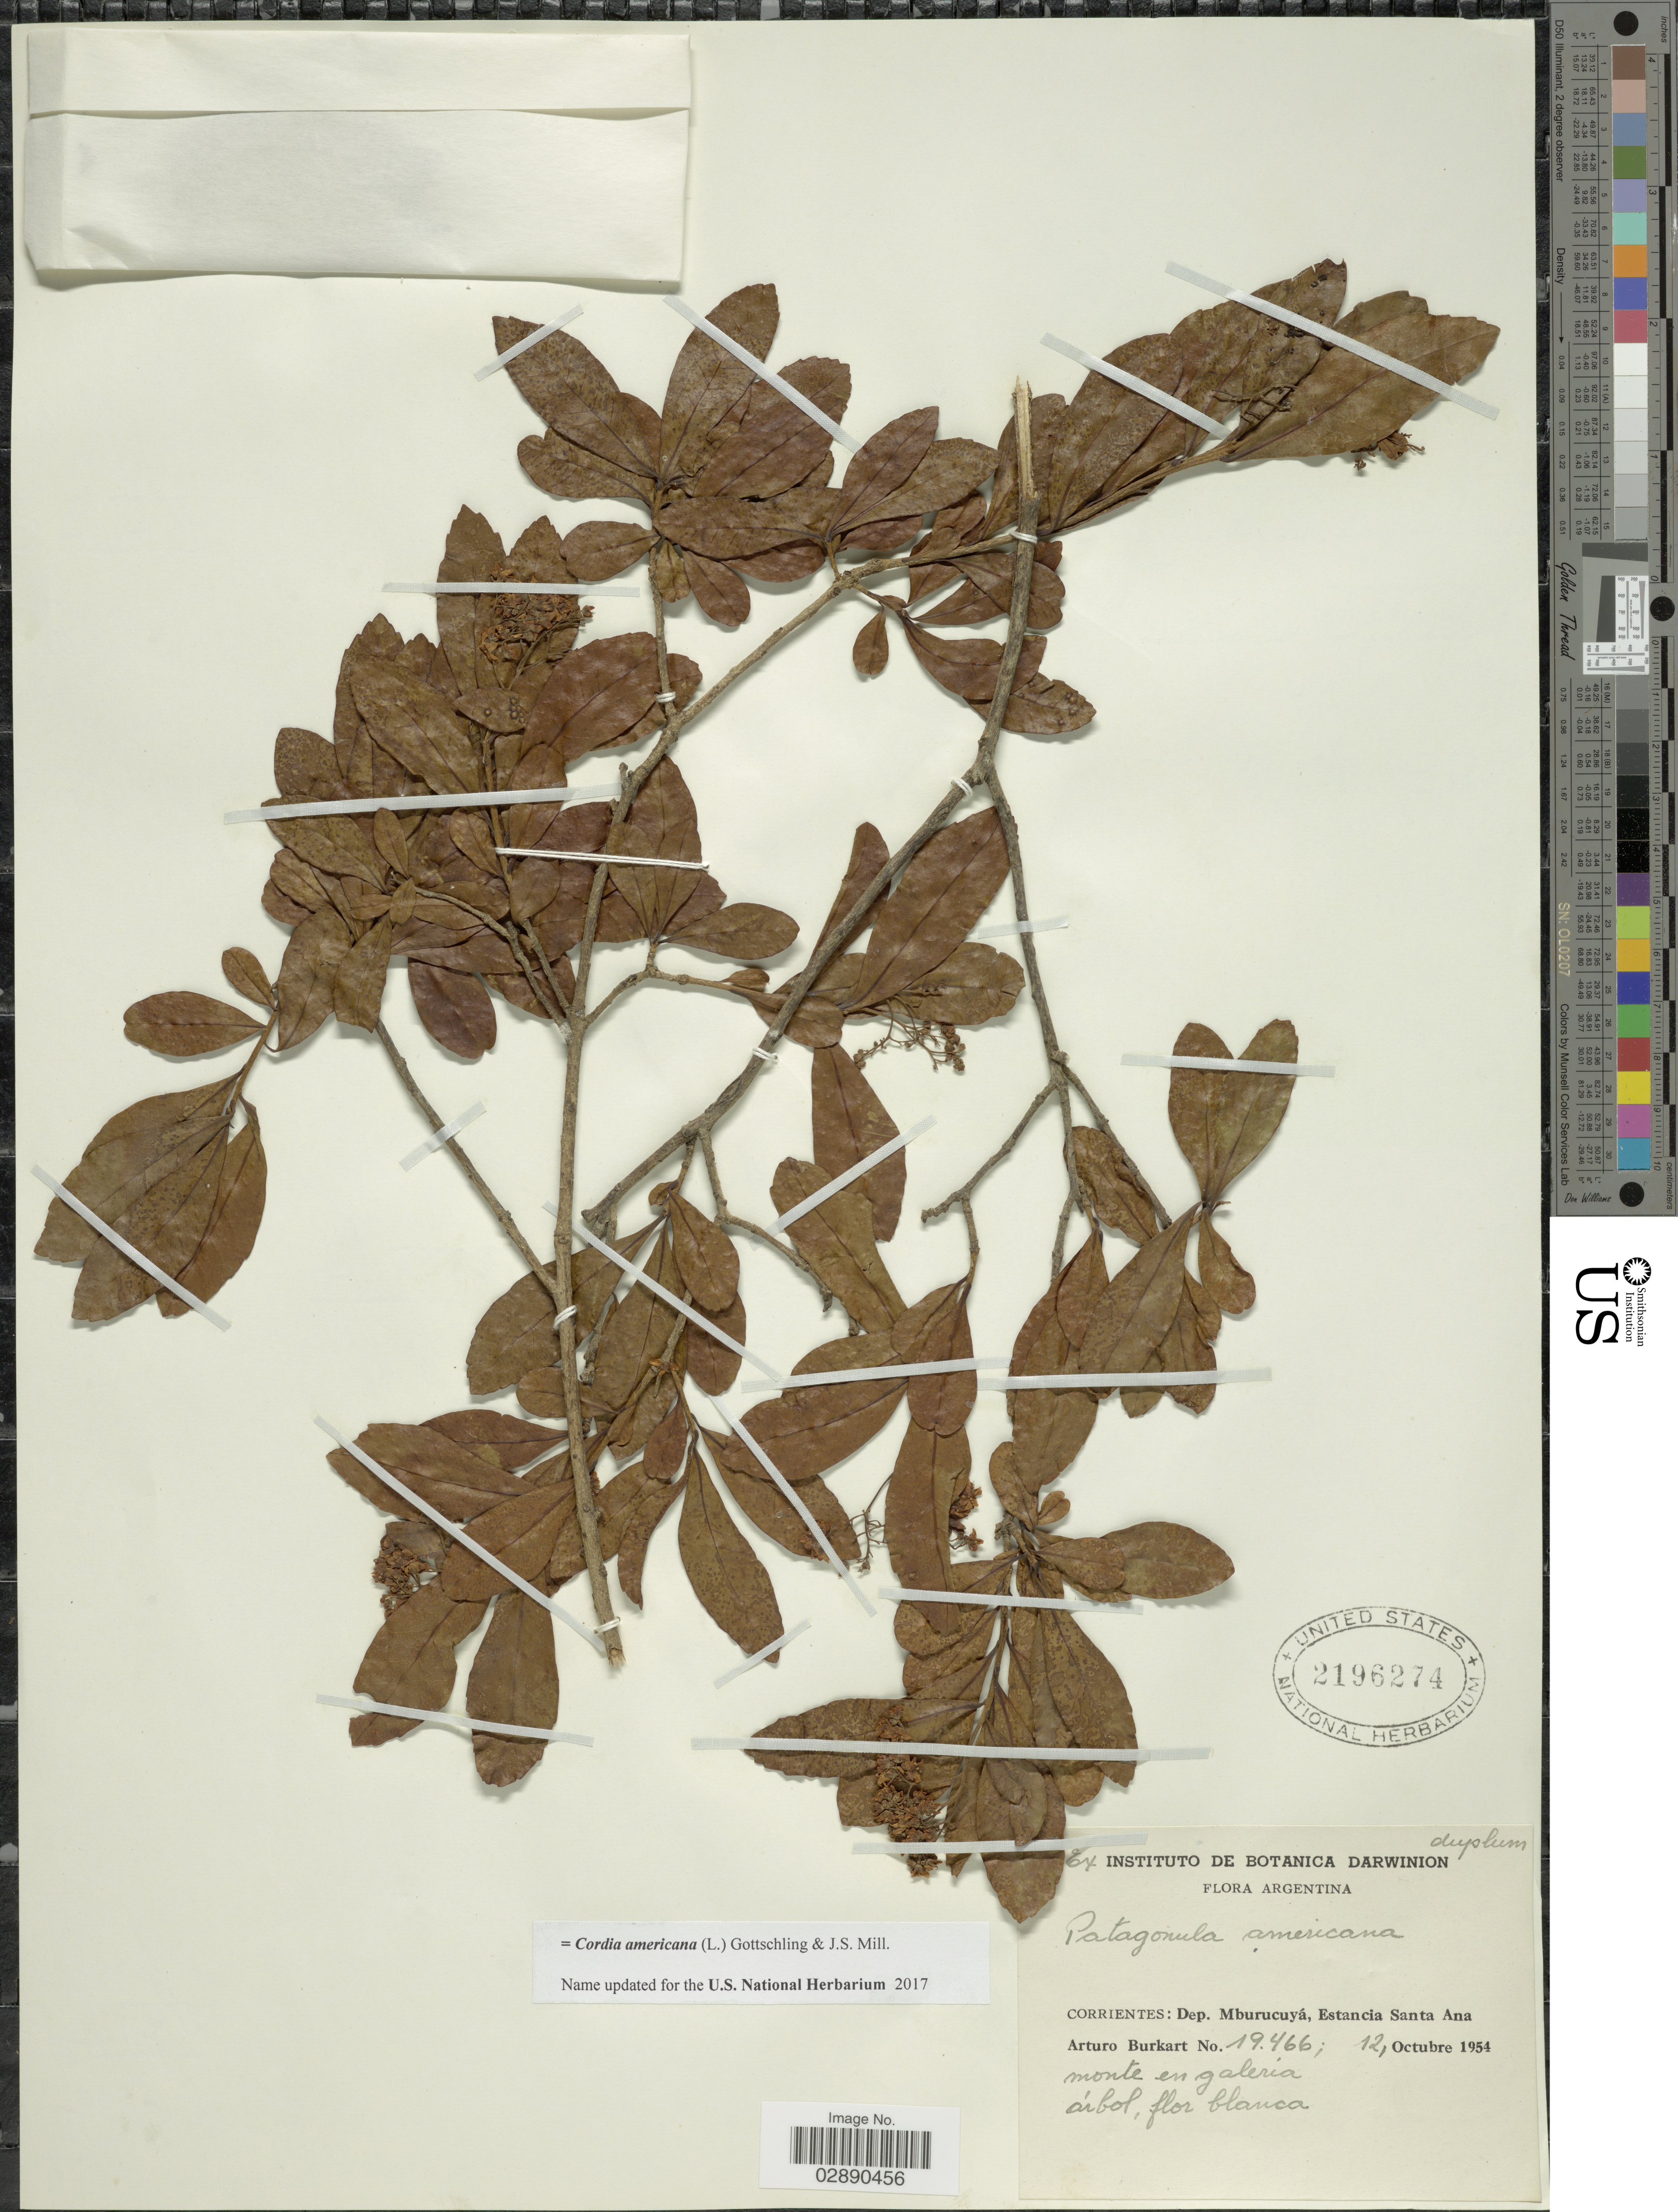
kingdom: Plantae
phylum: Tracheophyta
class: Magnoliopsida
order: Boraginales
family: Cordiaceae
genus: Cordia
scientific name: Cordia americana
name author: (L.) Gottschling & J.S. Mill.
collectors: A. E. Burkart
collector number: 19466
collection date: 1954-10-12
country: Argentina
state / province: Corrientes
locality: Dep. Mburucuyá, Estancia Santa Ana.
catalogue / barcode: US 2196274